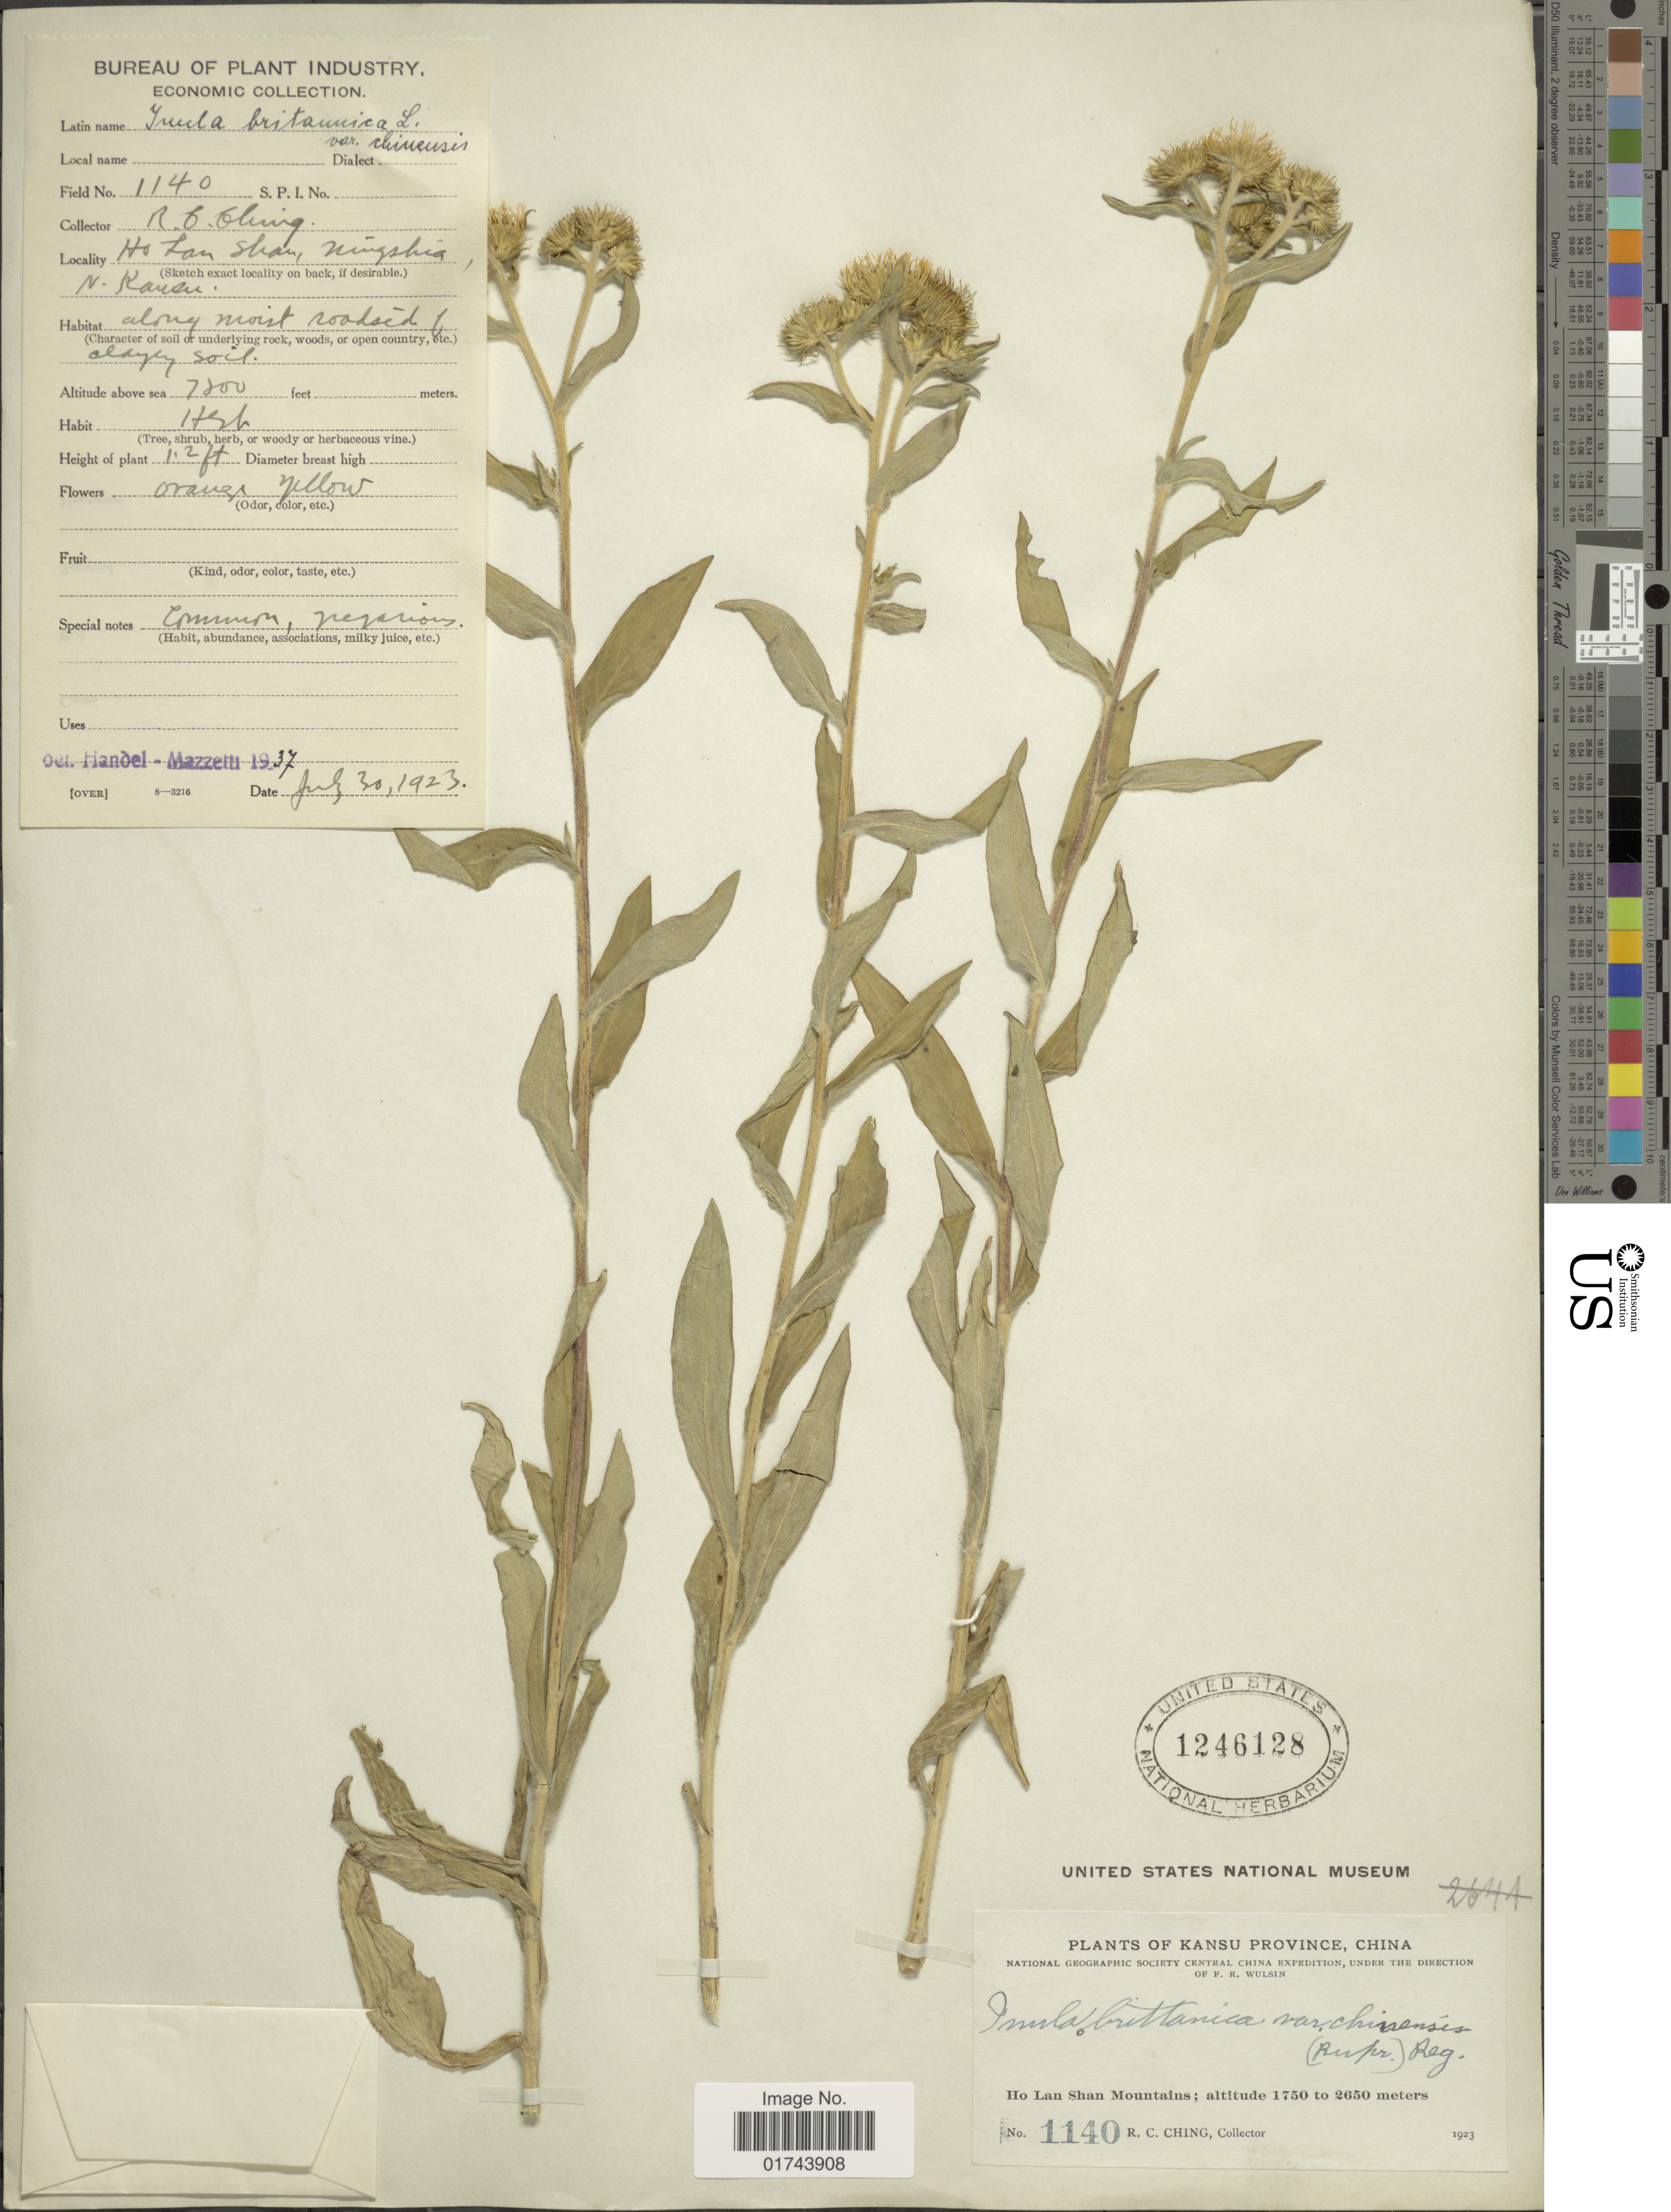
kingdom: Plantae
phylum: Tracheophyta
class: Magnoliopsida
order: Asterales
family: Asteraceae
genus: Inula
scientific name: Inula britannica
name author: L.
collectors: R. C. Ching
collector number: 1140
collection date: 1923-07-30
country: China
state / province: Gansu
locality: Kansu Province, Ho Lan Shan Mountains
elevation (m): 2377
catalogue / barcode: US 1246128